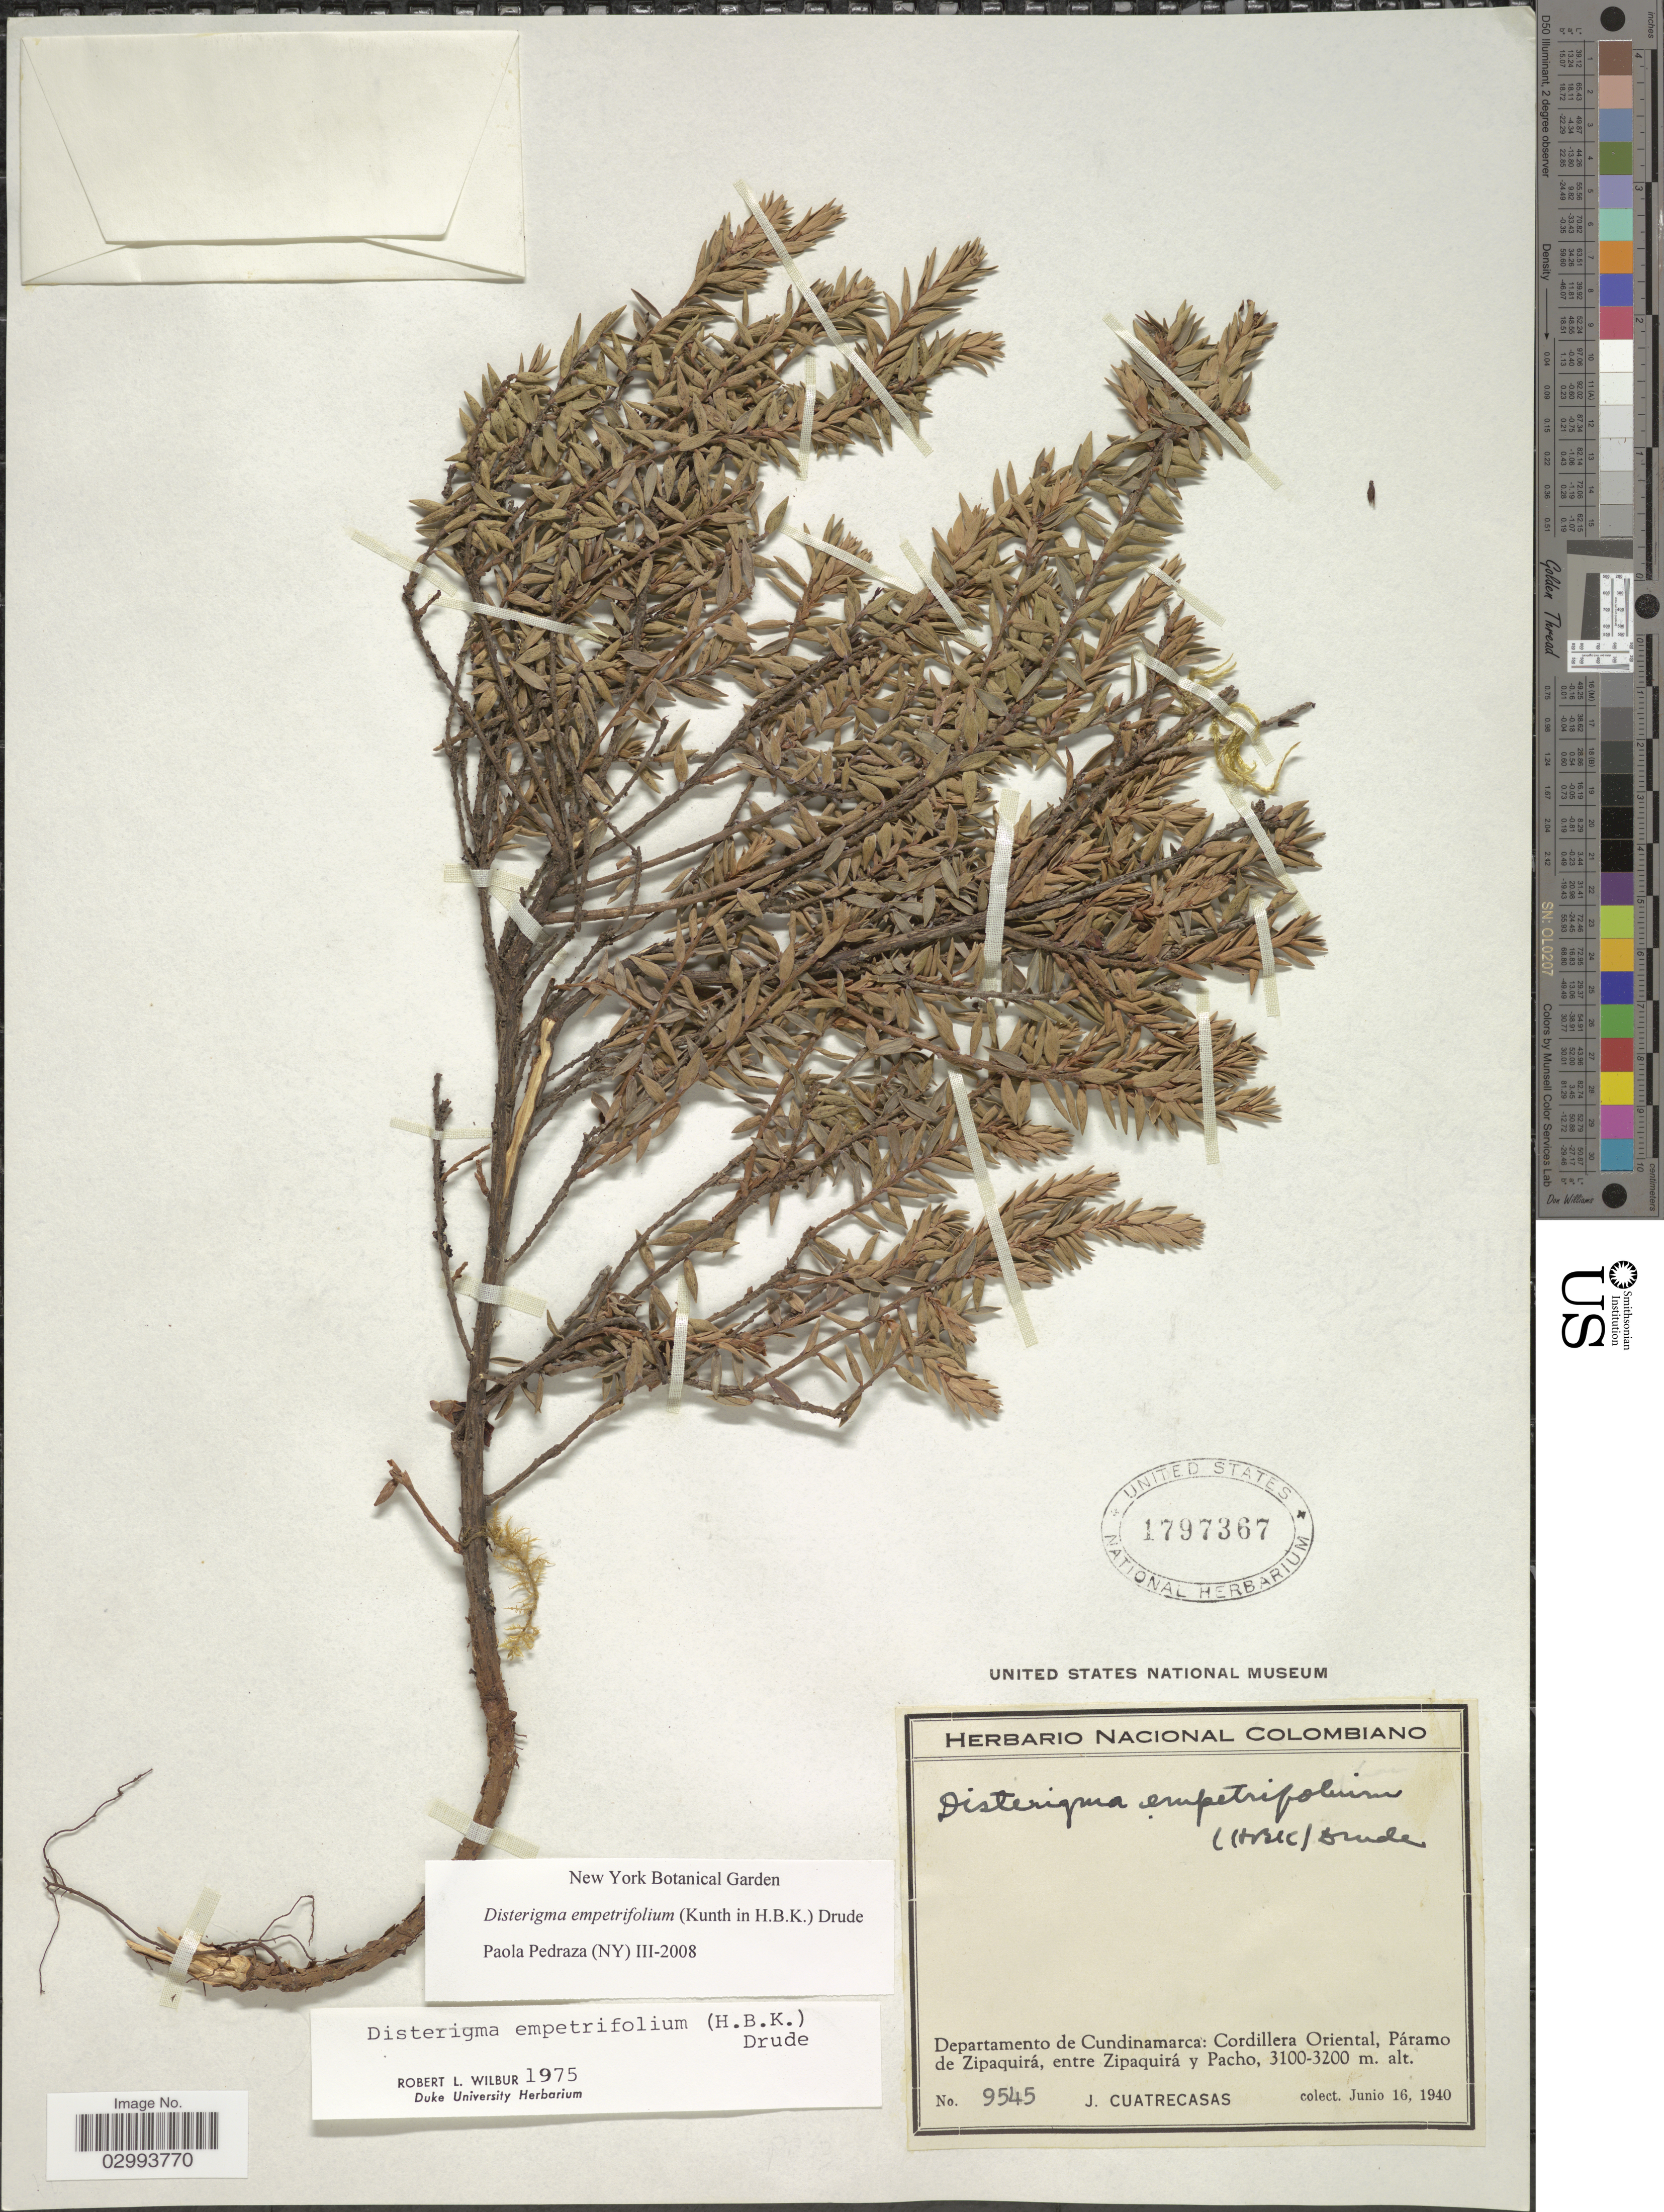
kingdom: Plantae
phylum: Tracheophyta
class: Magnoliopsida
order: Ericales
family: Ericaceae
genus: Disterigma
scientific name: Disterigma empetrifolium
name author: (Kunth) Drude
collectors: J. Cuatrecasas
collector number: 9545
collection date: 1940-06-16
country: Colombia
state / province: Cundinamarca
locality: Departamento de Cundinamarca: Cordillera Oriental, Páramo de Zipaquirá, entre Zipaquirá y Pacho.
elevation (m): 3100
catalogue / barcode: US 1797367